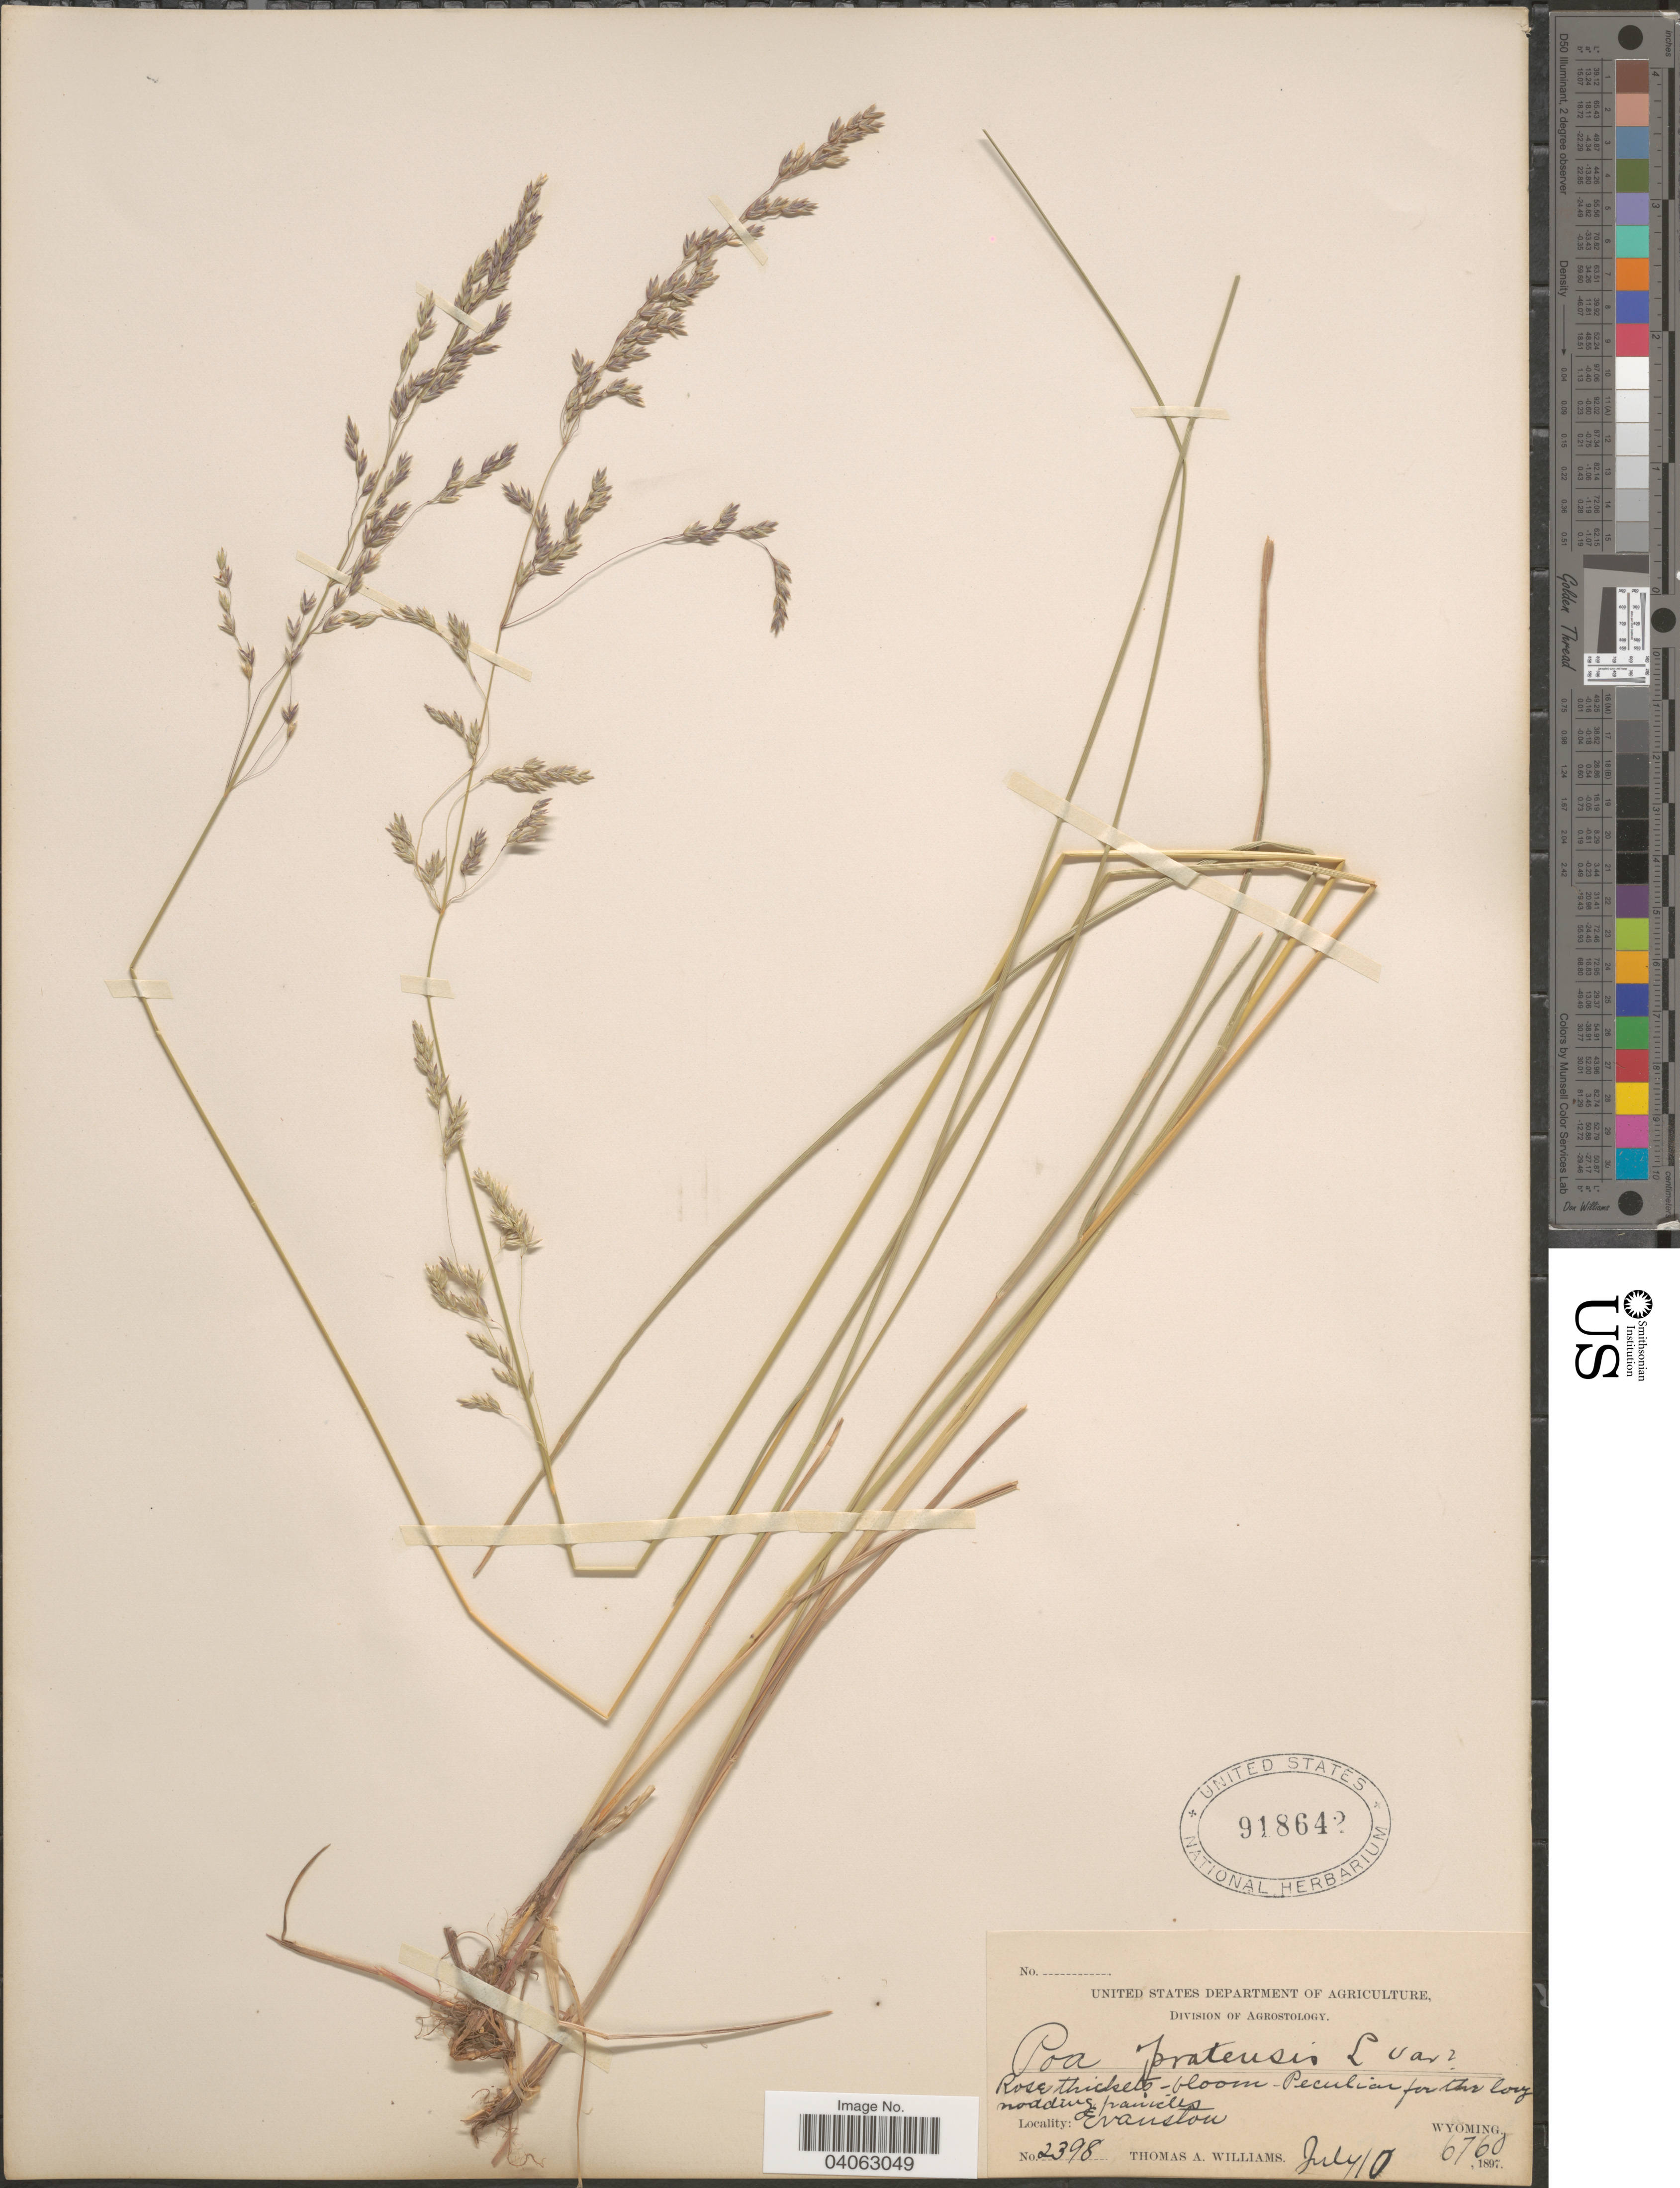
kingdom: Plantae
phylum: Tracheophyta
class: Liliopsida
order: Poales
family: Poaceae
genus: Poa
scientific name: Poa pratensis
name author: L.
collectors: T. A. Williams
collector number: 2398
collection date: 1897-07-10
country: United States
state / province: Wyoming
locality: Evanston.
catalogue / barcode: US 918642